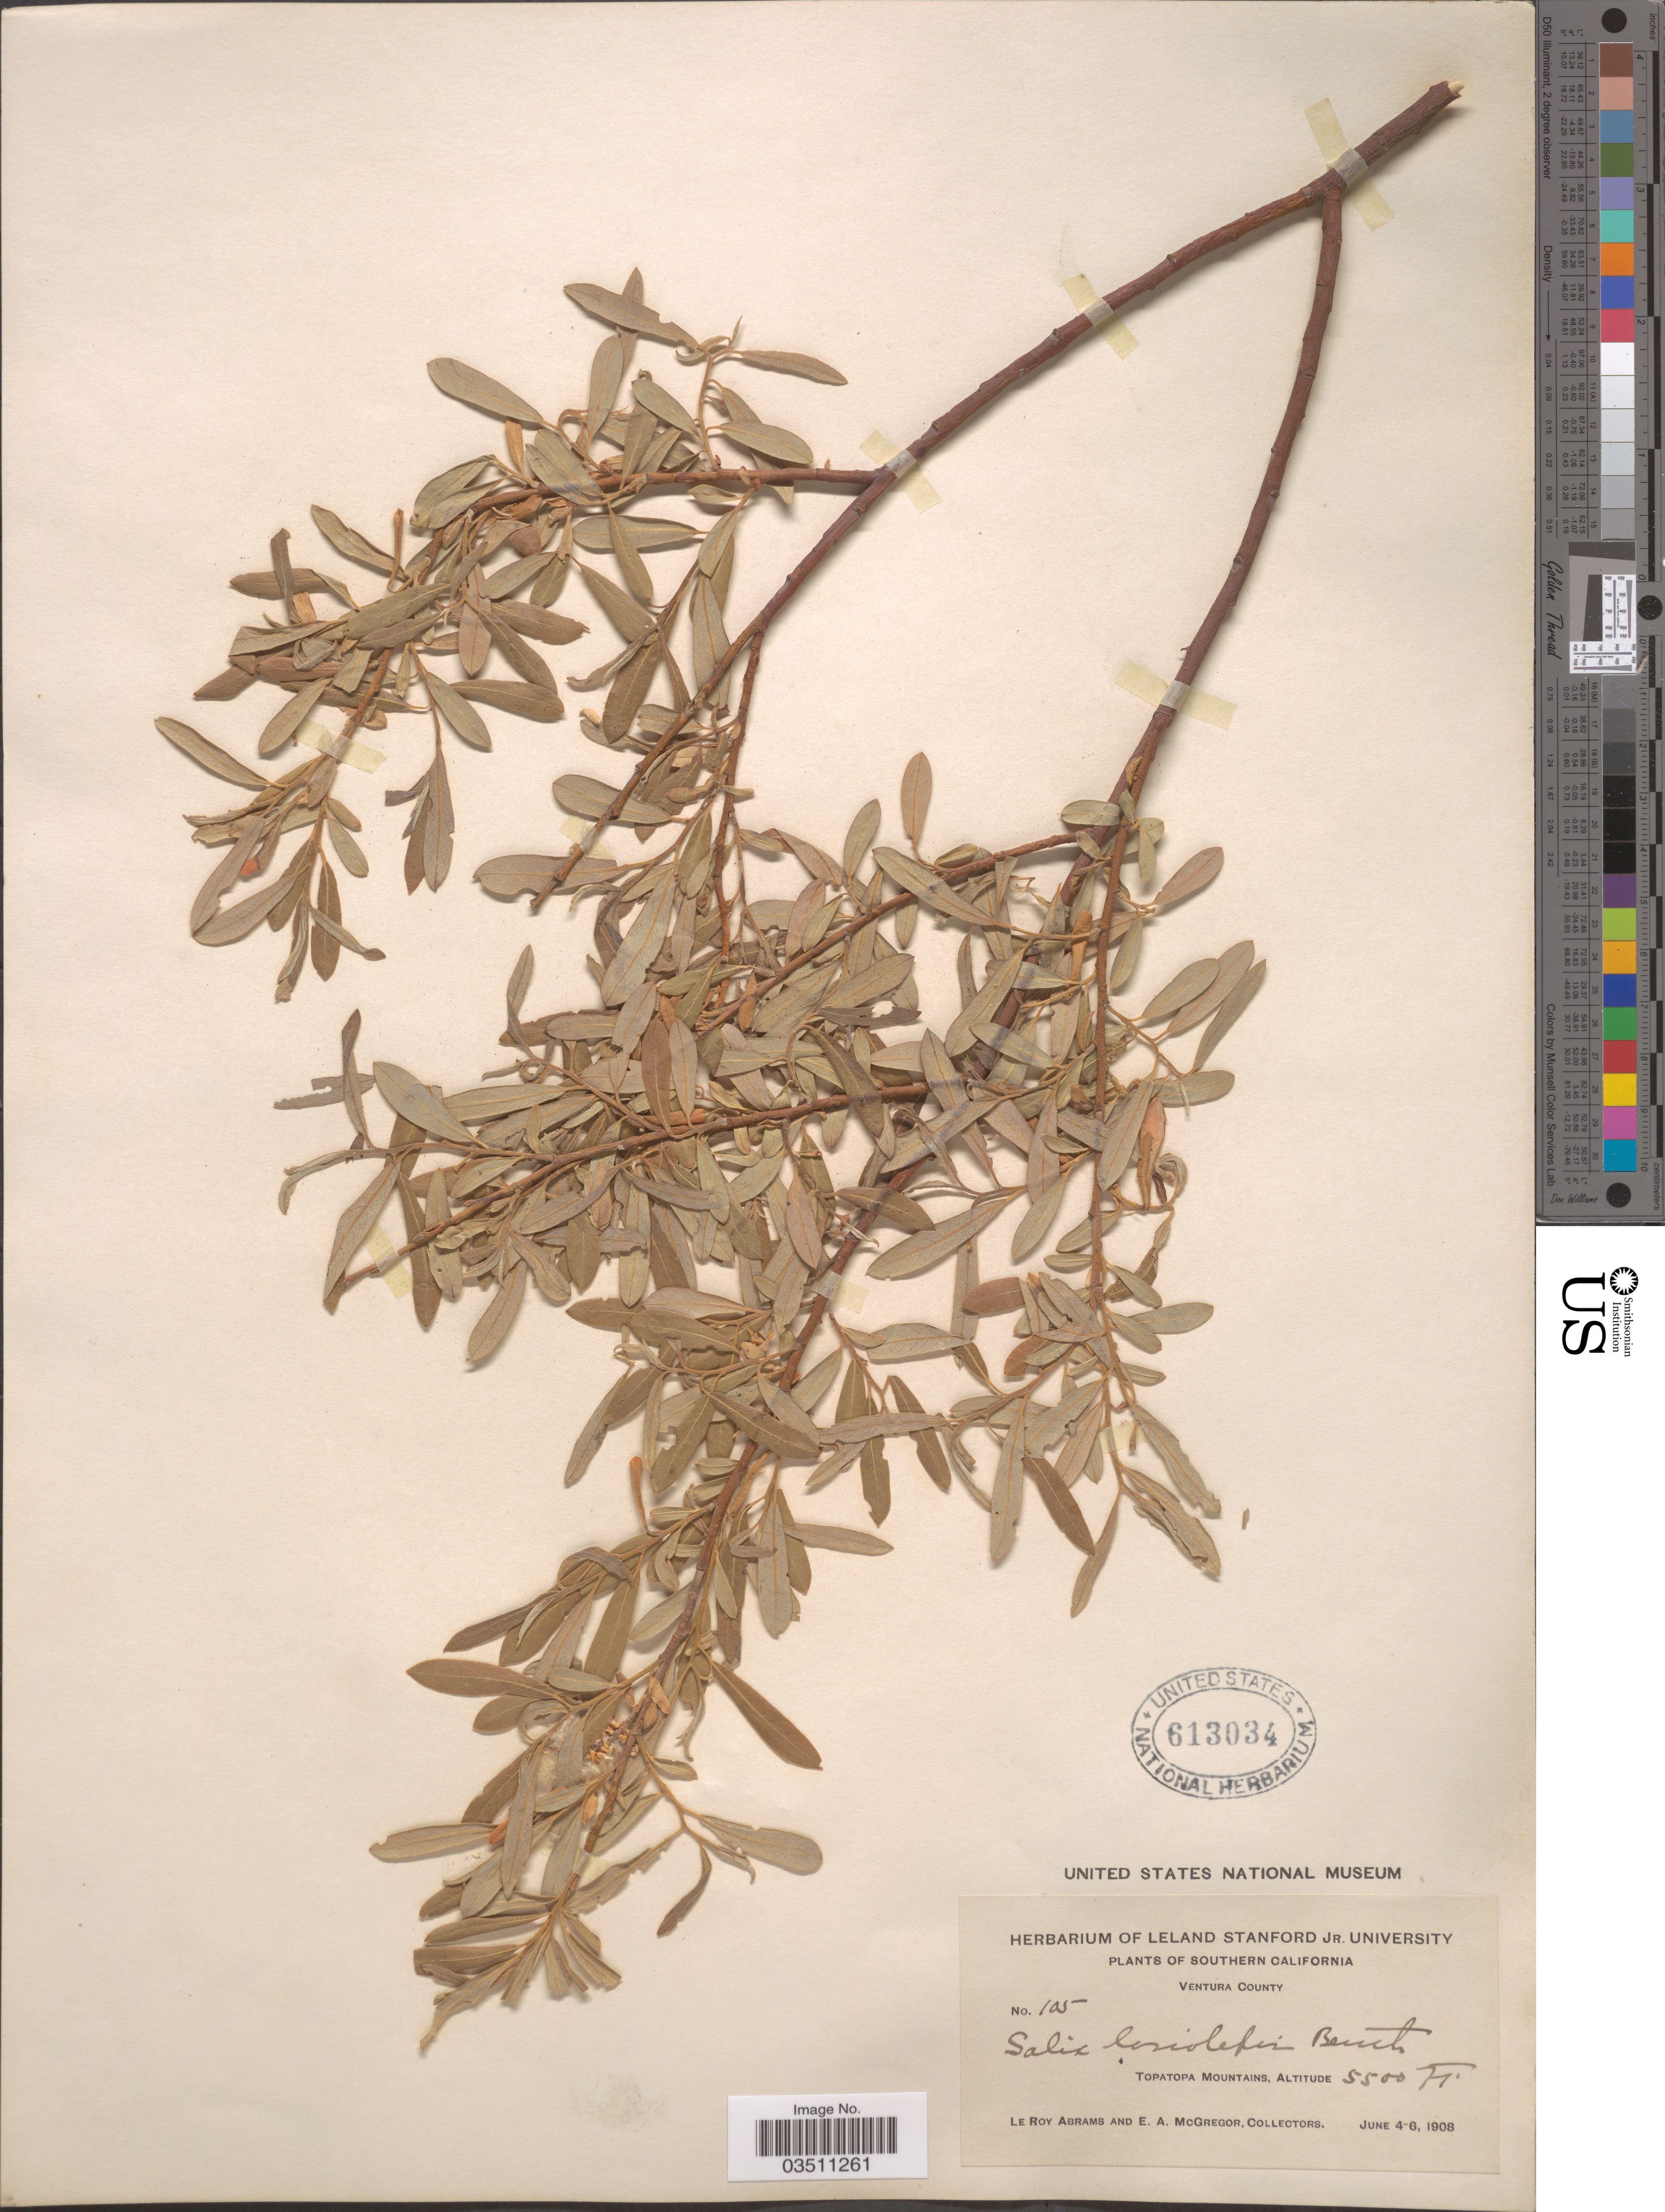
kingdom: Plantae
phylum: Tracheophyta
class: Magnoliopsida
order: Malpighiales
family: Salicaceae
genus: Salix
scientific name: Salix lasiolepis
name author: Benth.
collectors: L. Abrams & E. A. McGregor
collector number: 105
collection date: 1908-06-04/1908-06-06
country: United States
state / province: California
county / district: Ventura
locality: Southern California. Ventura County. Topatopa Mountains.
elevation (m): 1676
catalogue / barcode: US 613034